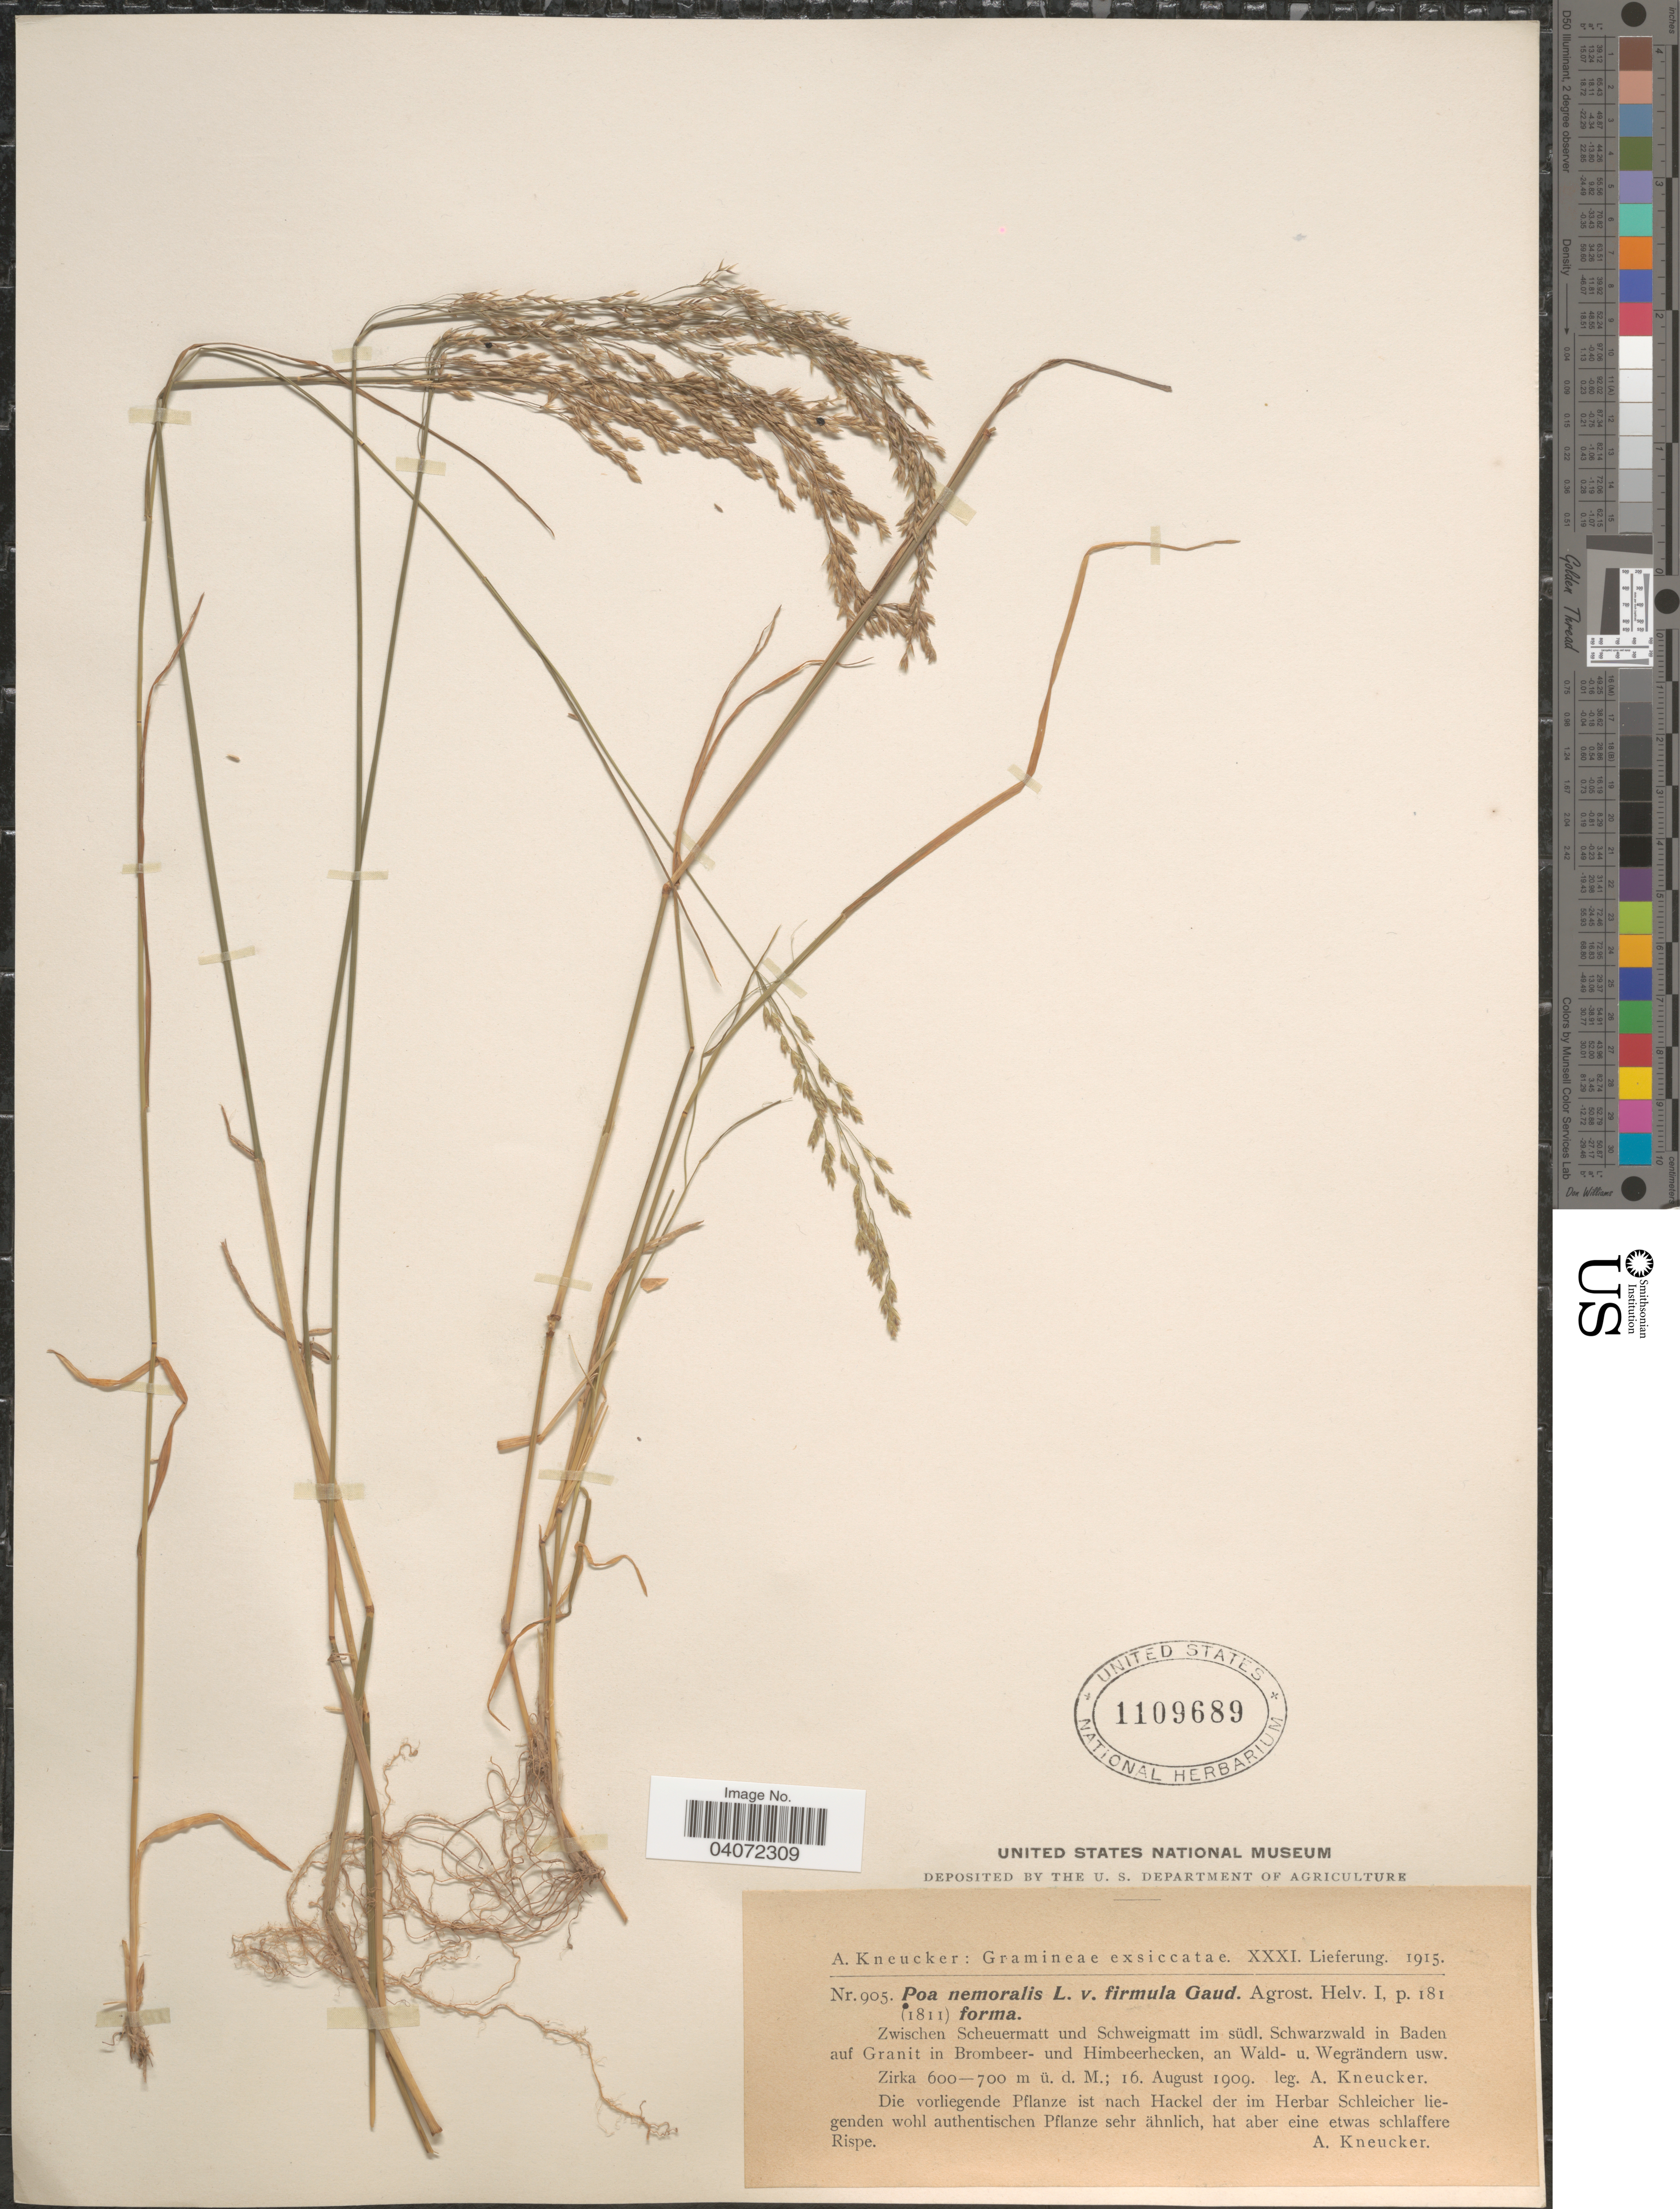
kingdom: Plantae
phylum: Tracheophyta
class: Liliopsida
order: Poales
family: Poaceae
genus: Poa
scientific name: Poa nemoralis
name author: L.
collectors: A. Kneucker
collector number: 905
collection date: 1909-08-16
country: Germany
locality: Zwischen Scheuermatt und Schweigmatt im sudl. Schwarzwald in Baden auf Granit in Brombeer- und Himbeerhecken, an Wald- u. Wegrändern usw. Zirka.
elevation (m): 600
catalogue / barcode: US 1109689